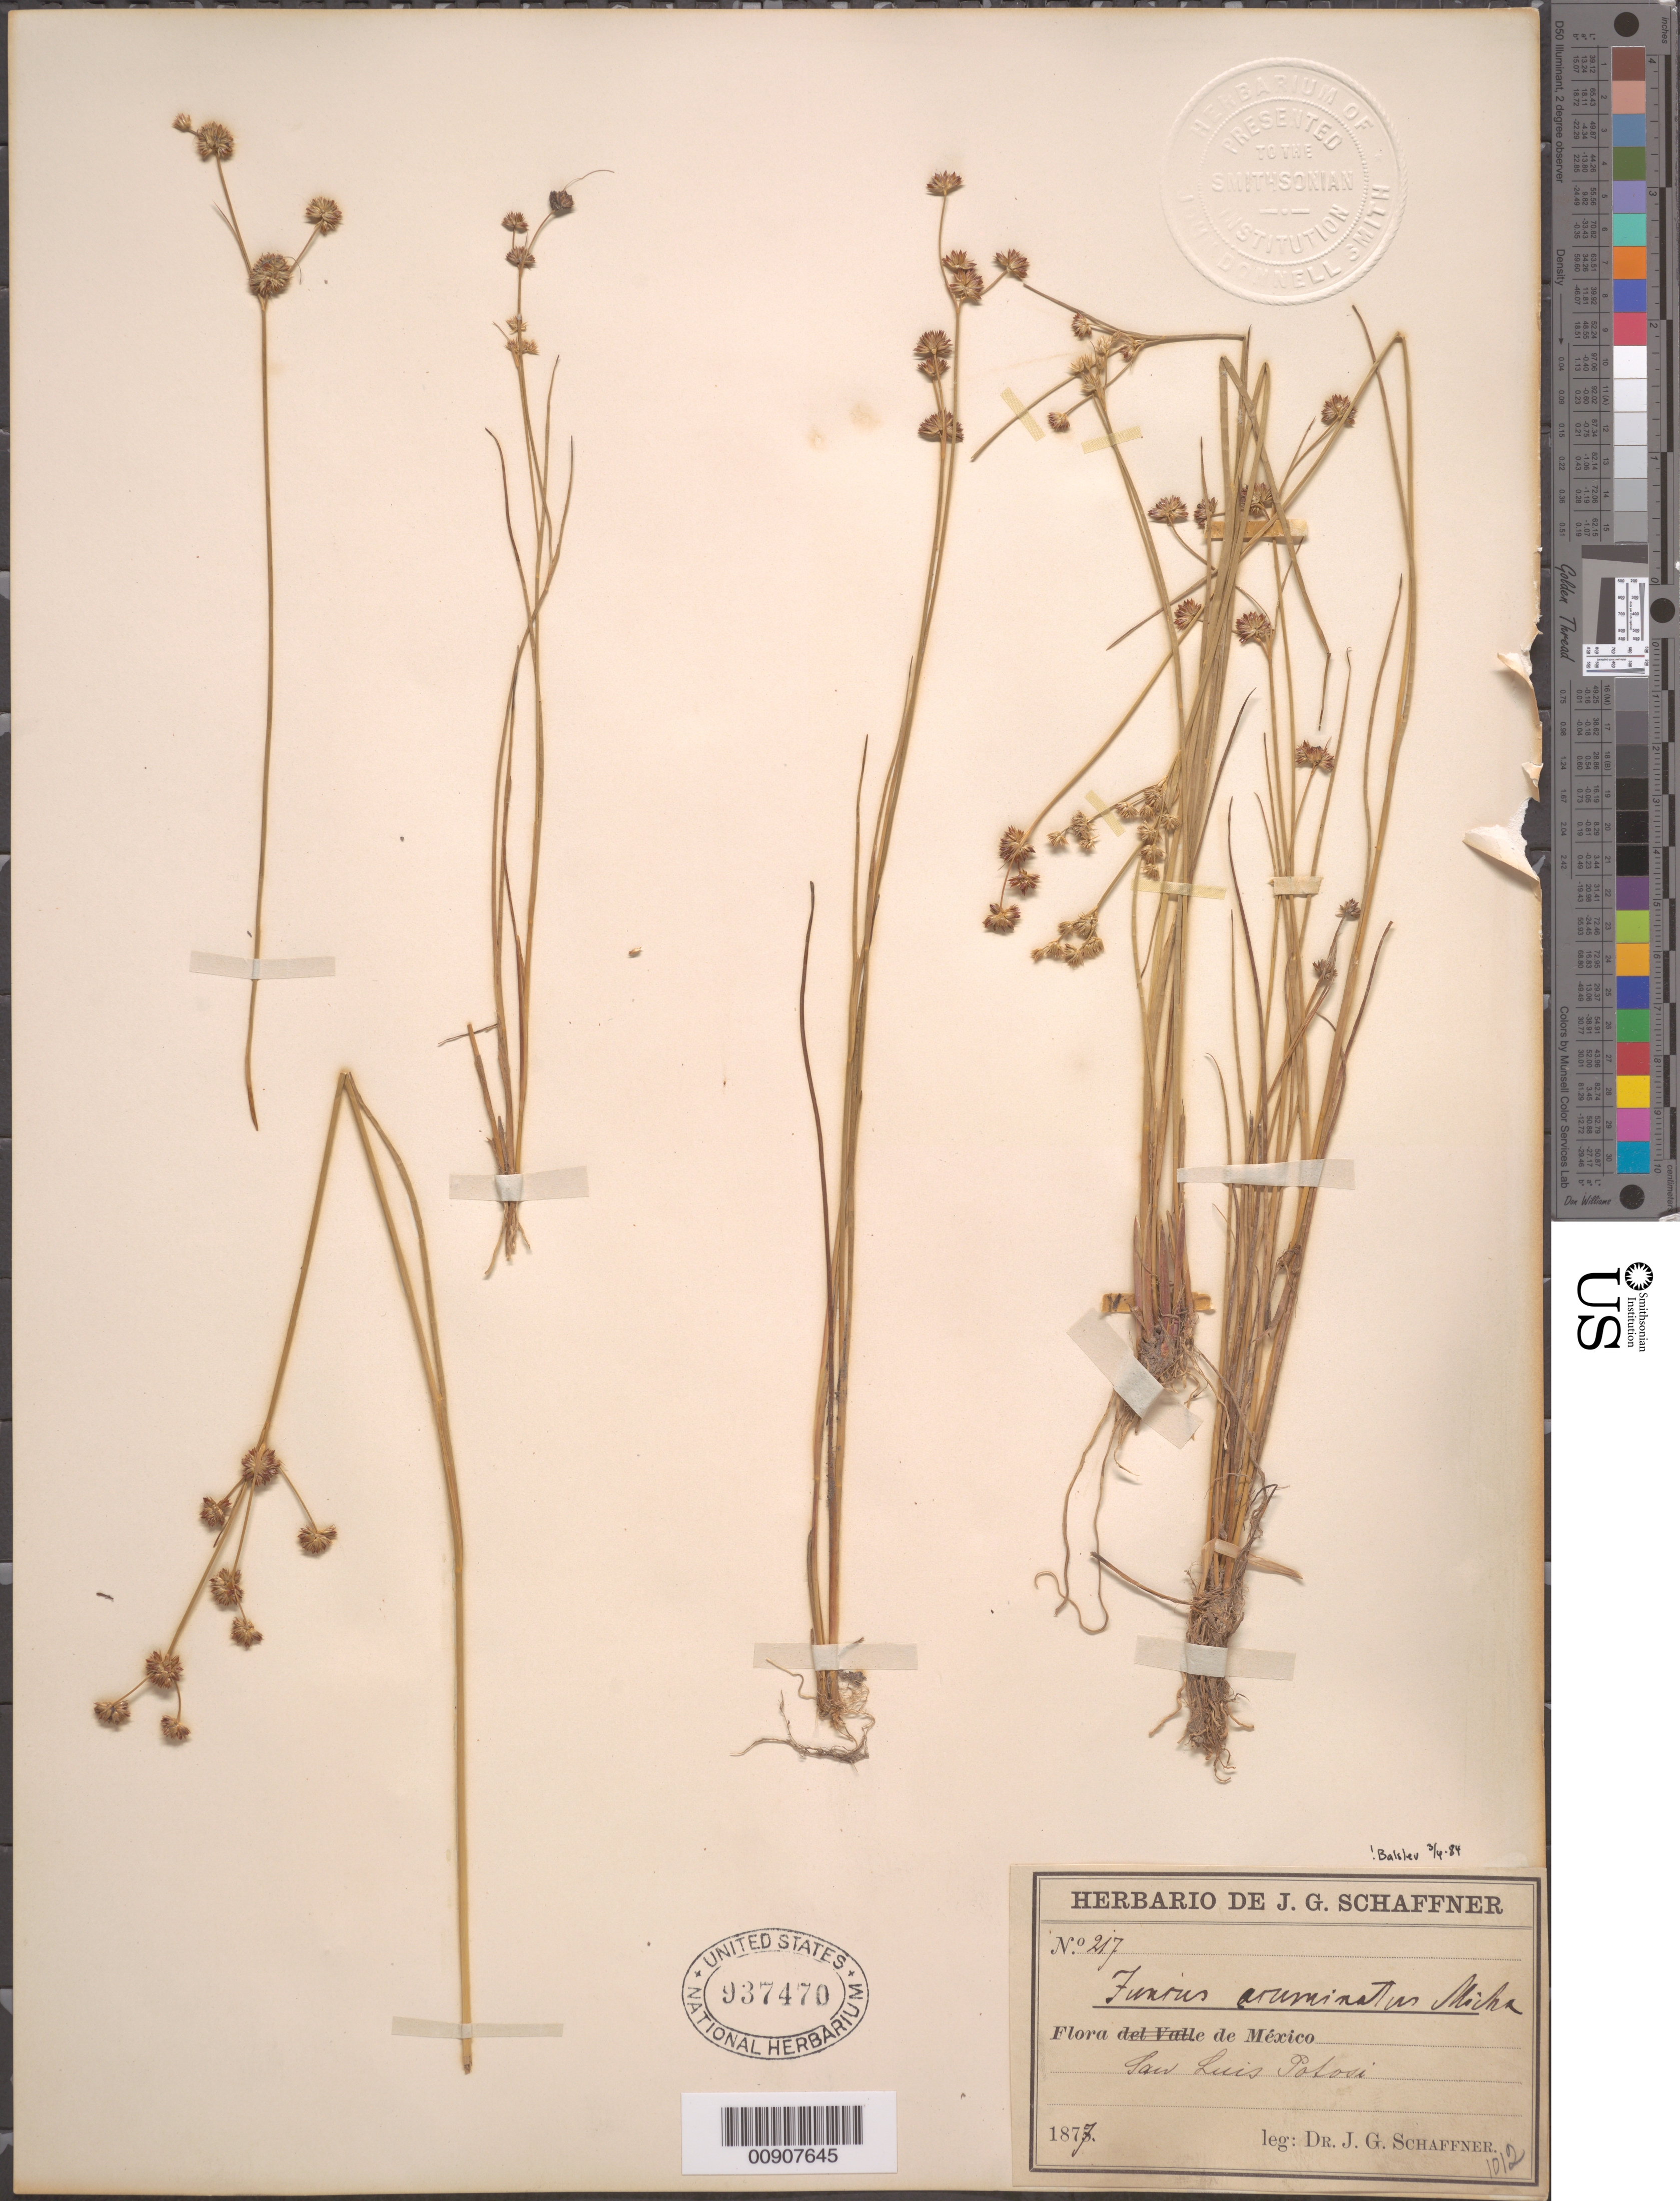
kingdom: Plantae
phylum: Tracheophyta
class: Liliopsida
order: Poales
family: Juncaceae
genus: Juncus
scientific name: Juncus acuminatus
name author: Michx.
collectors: J. G. Schaffner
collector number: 217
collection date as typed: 1877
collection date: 1877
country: Mexico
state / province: San Luis Potosí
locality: San Luis Potosí.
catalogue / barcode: US 937470